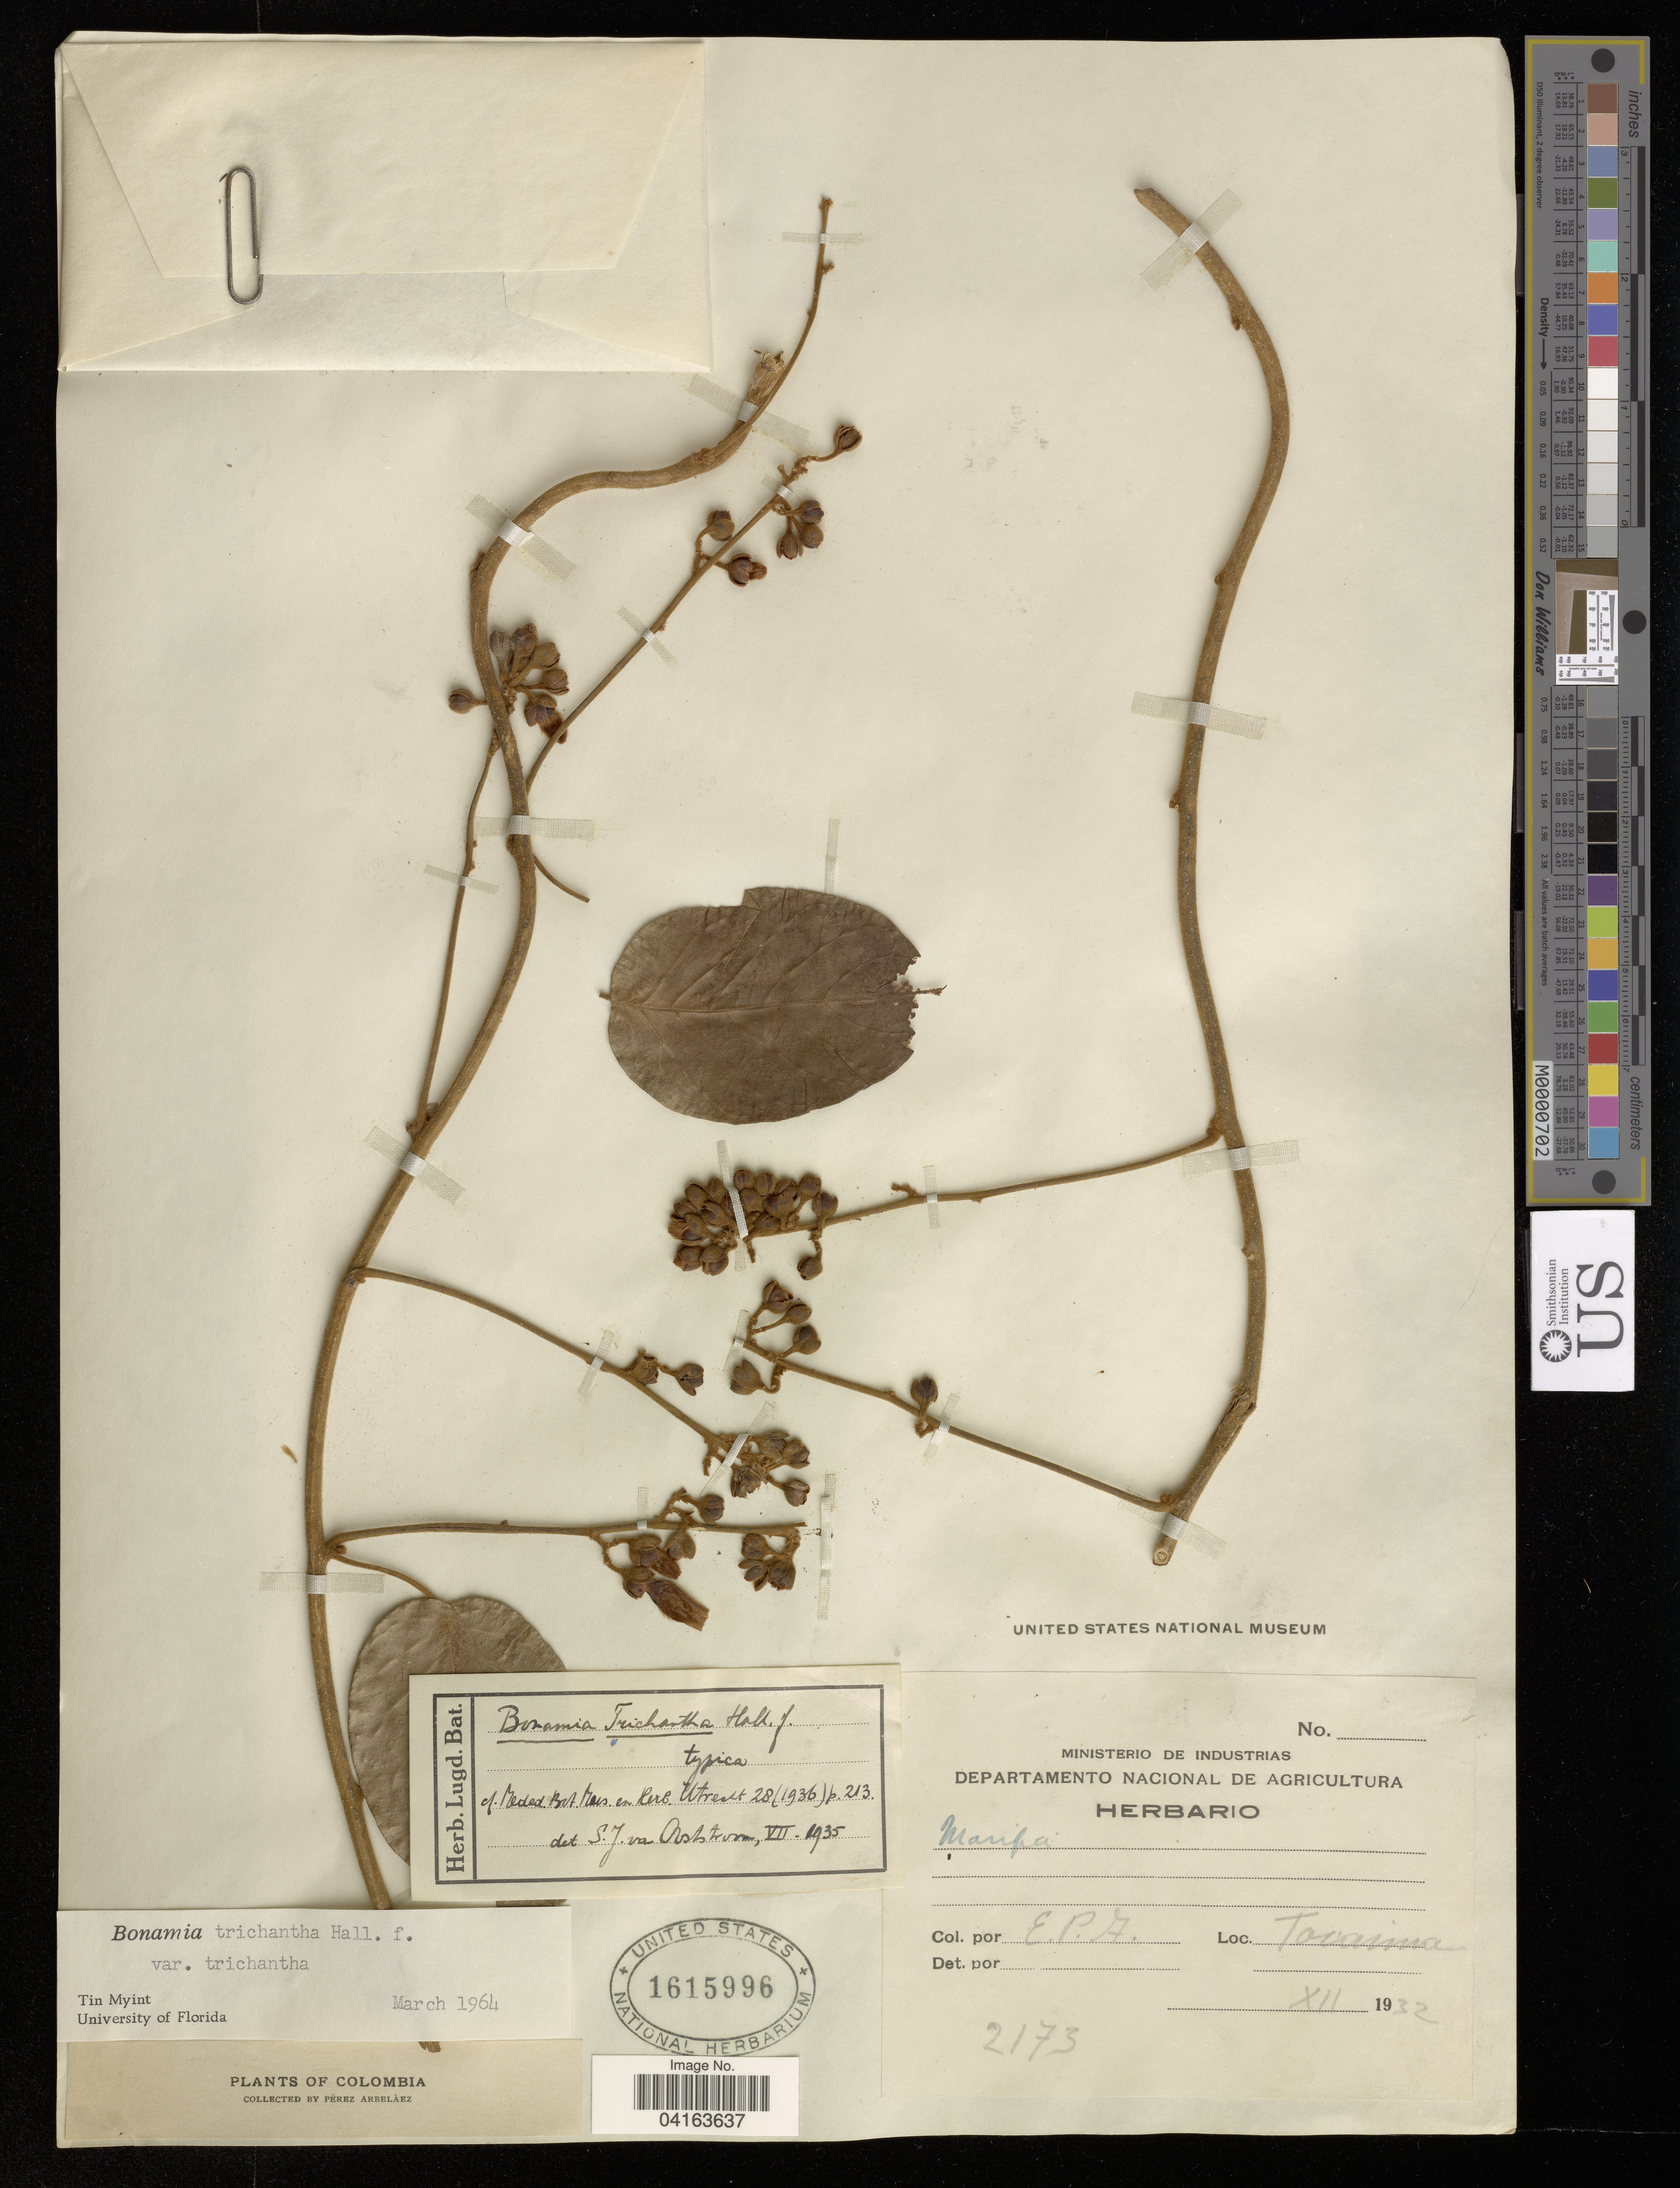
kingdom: Plantae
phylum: Tracheophyta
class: Magnoliopsida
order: Solanales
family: Convolvulaceae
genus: Bonamia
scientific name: Bonamia trichantha var. trichantha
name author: Hallier f.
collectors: E. Pérez Arbeláez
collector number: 2173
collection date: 1932-12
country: Colombia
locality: Tocaima.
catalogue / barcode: US 1615996